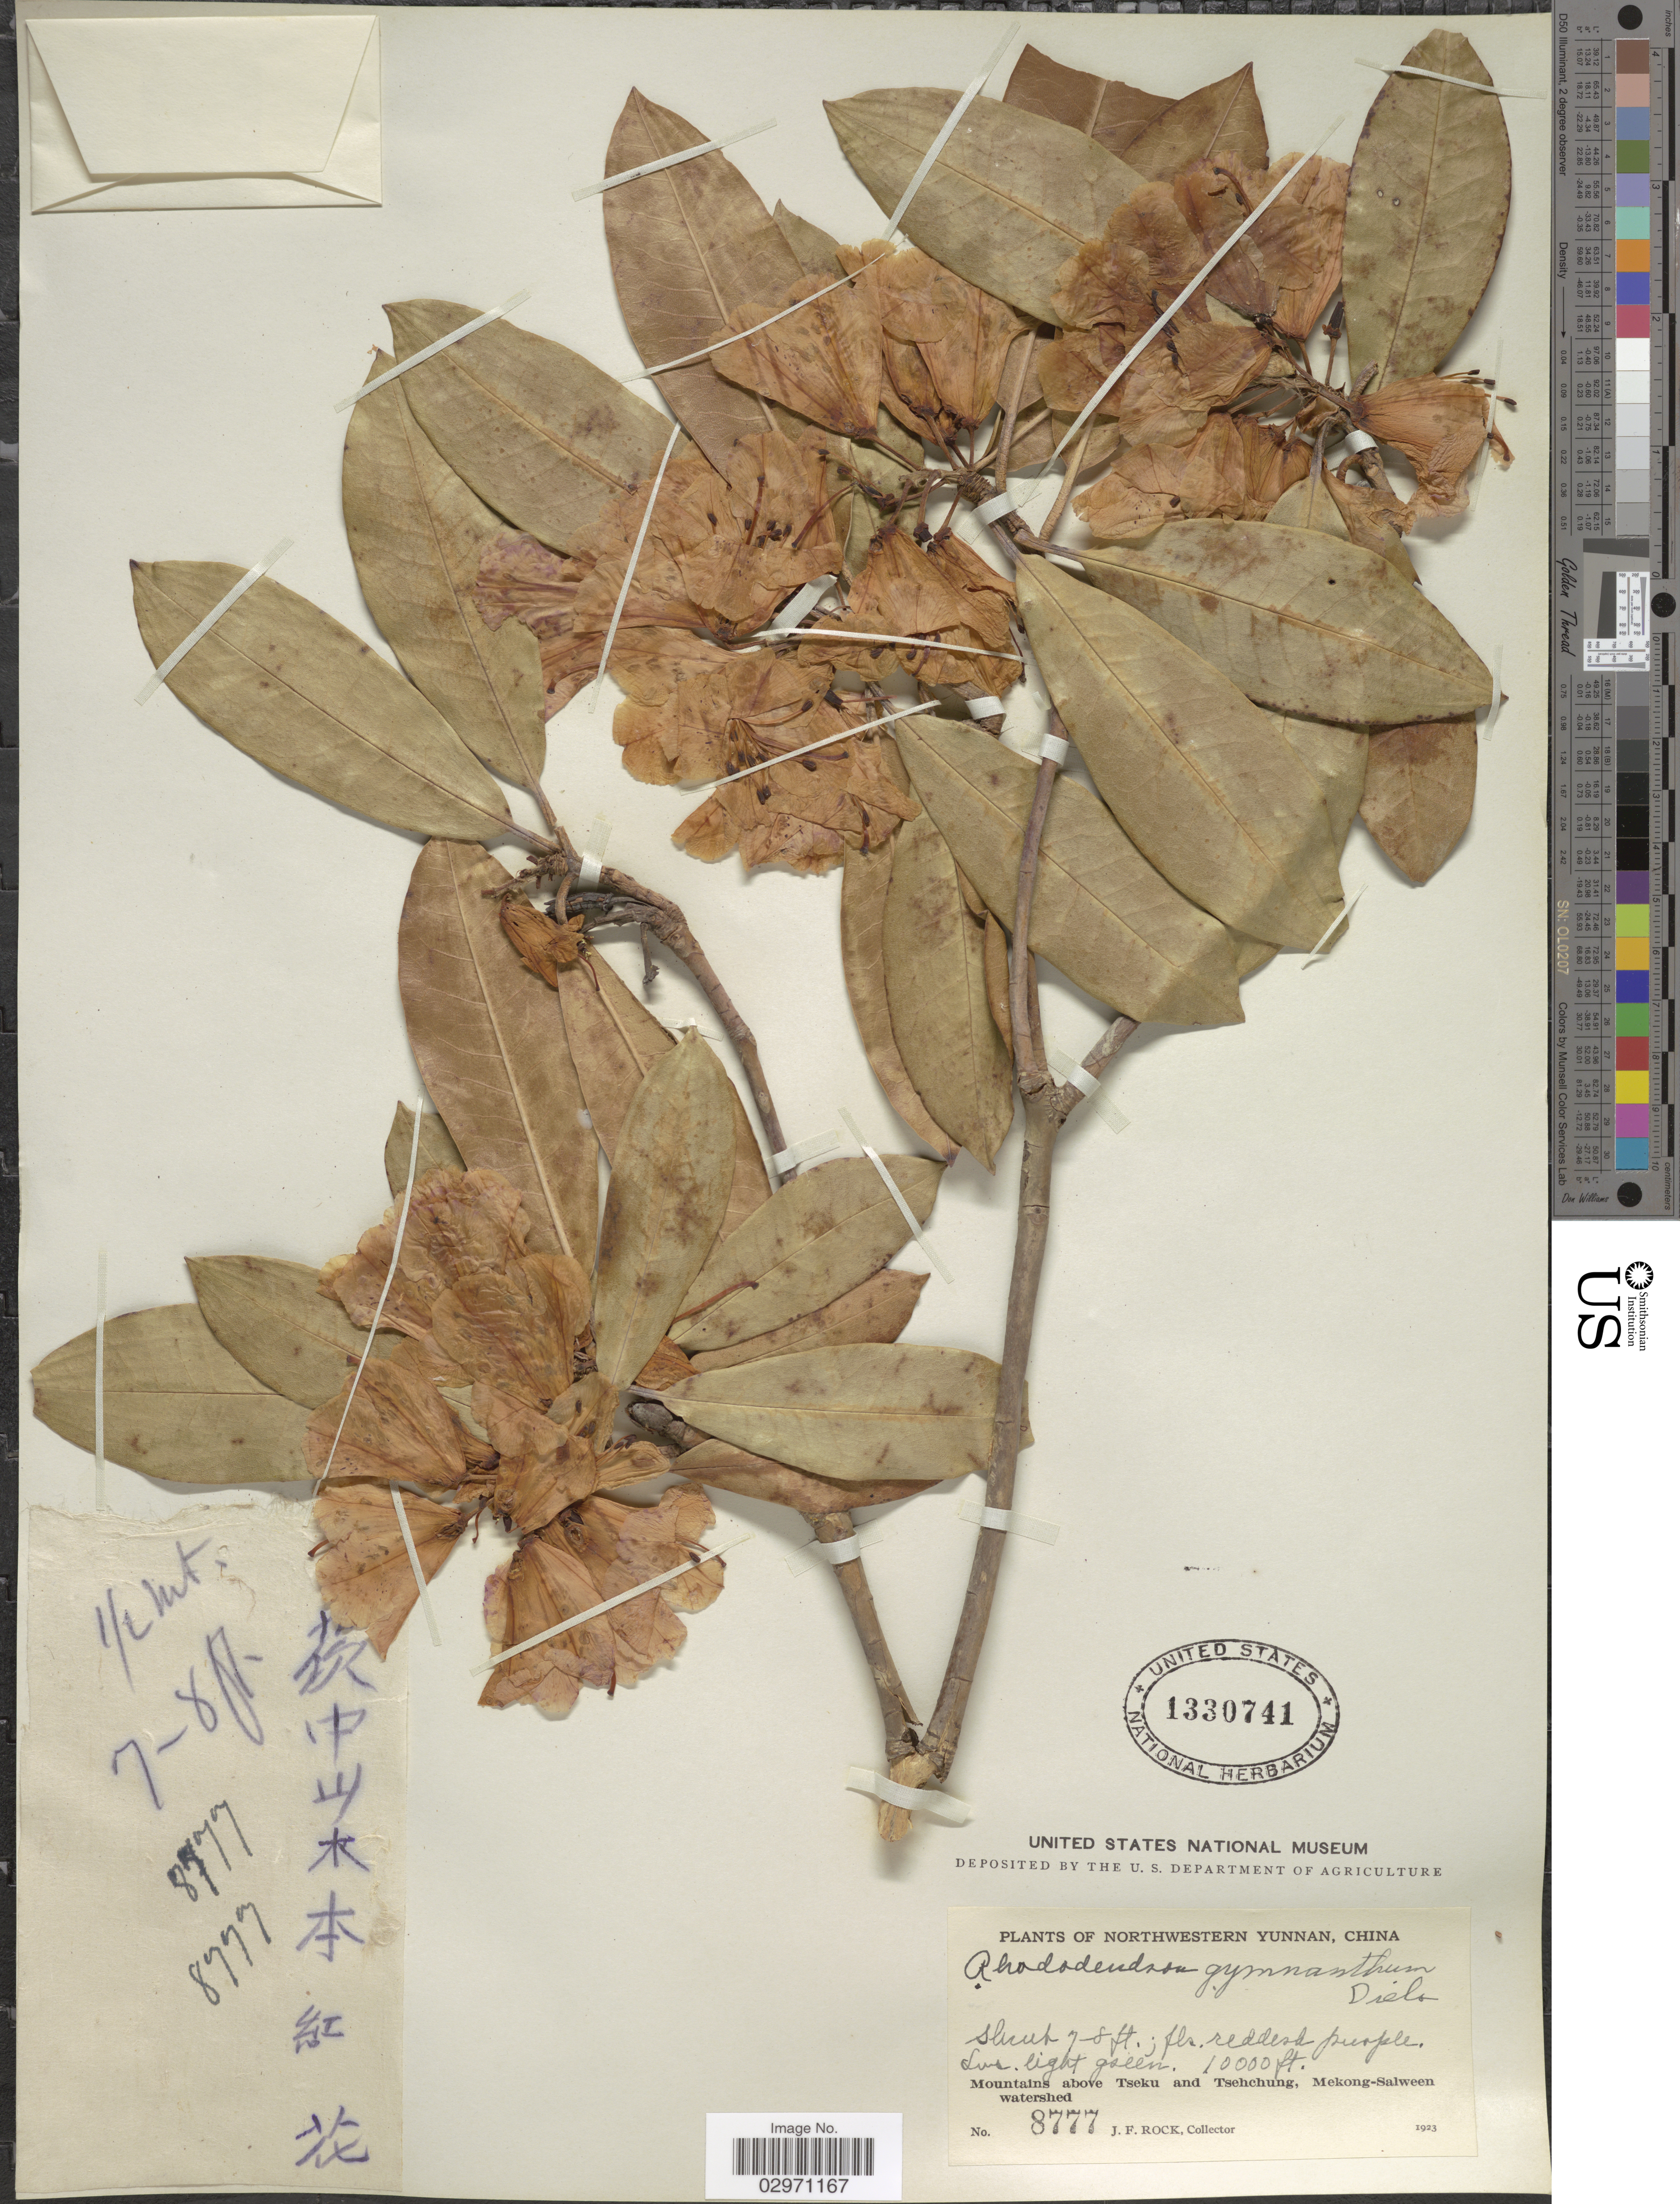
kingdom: Plantae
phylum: Tracheophyta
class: Magnoliopsida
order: Ericales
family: Ericaceae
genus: Rhododendron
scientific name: Rhododendron gymnanthum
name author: Diels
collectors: J. Rock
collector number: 8777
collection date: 1923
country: China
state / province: Yunnan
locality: Northwestern Yunnan. Mountains above Tseku and Tsehchung, Mekong-Salween watershed.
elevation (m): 3048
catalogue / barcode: US 1330741